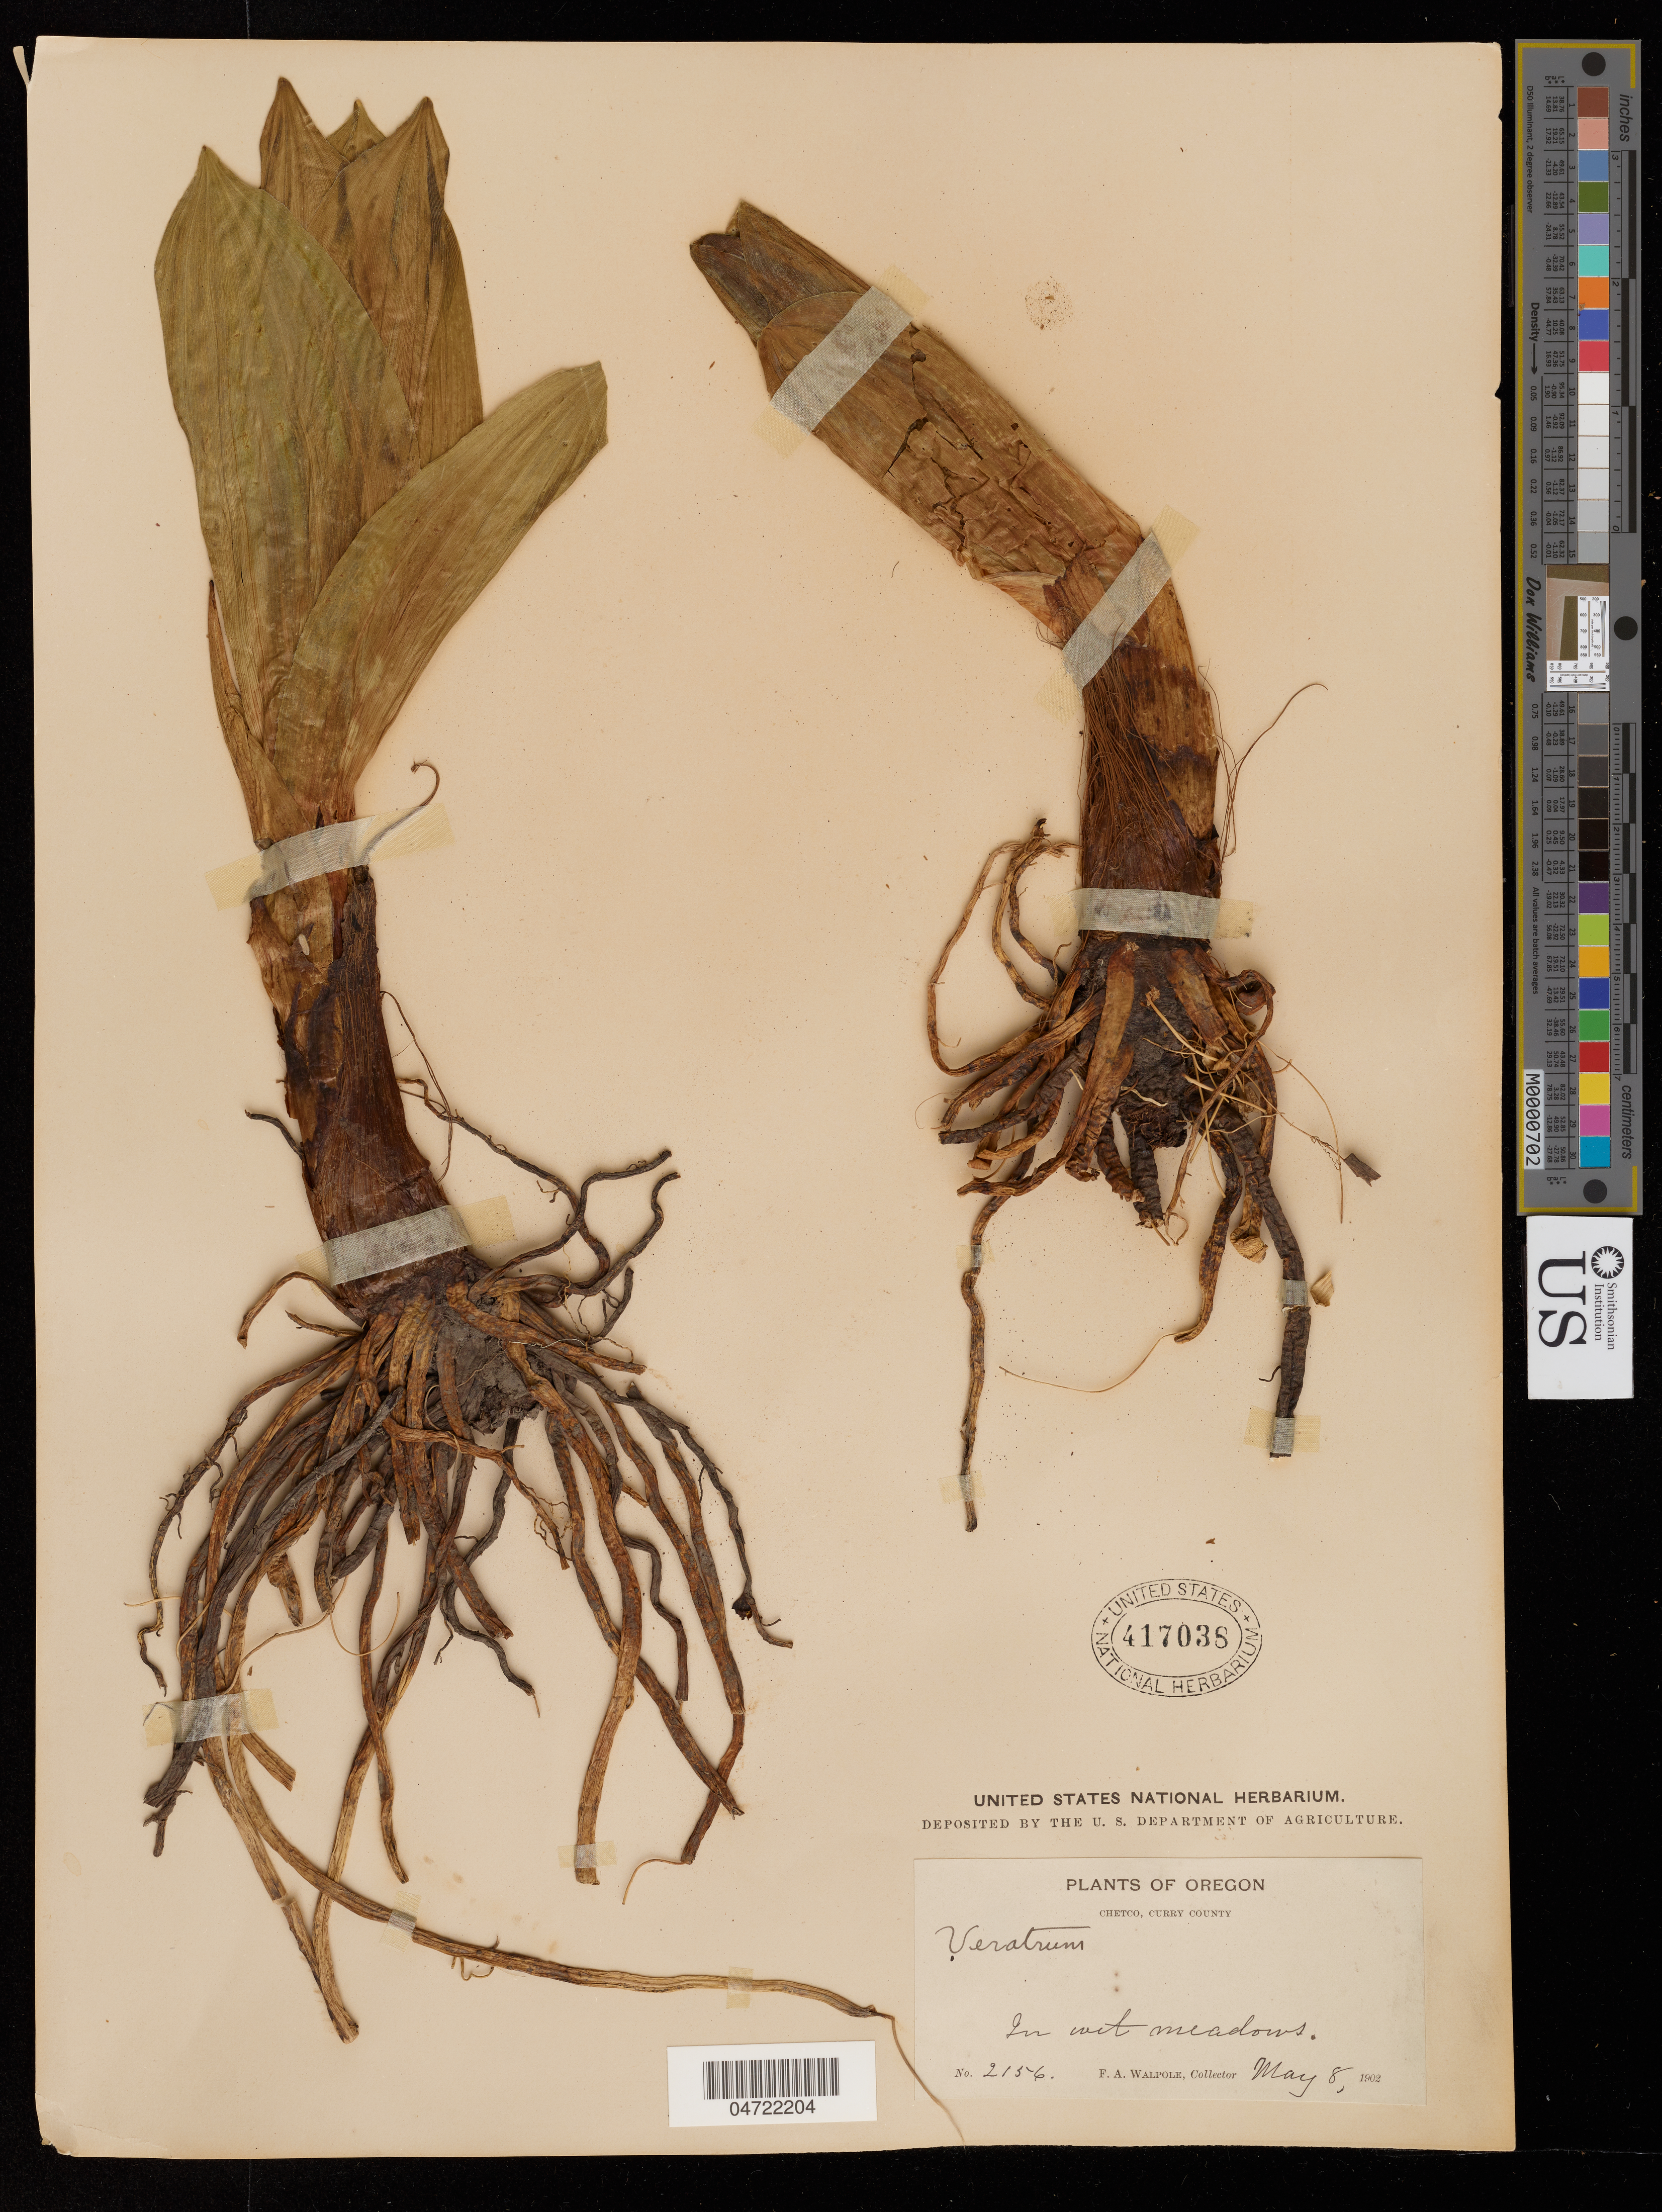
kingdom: Plantae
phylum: Tracheophyta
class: Liliopsida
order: Liliales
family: Melanthiaceae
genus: Veratrum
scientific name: Veratrum sp.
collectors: F. Walpole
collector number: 2156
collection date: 1902-05-08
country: United States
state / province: Oregon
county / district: Curry County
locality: Chetco.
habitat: In wet meadows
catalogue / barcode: US 417038